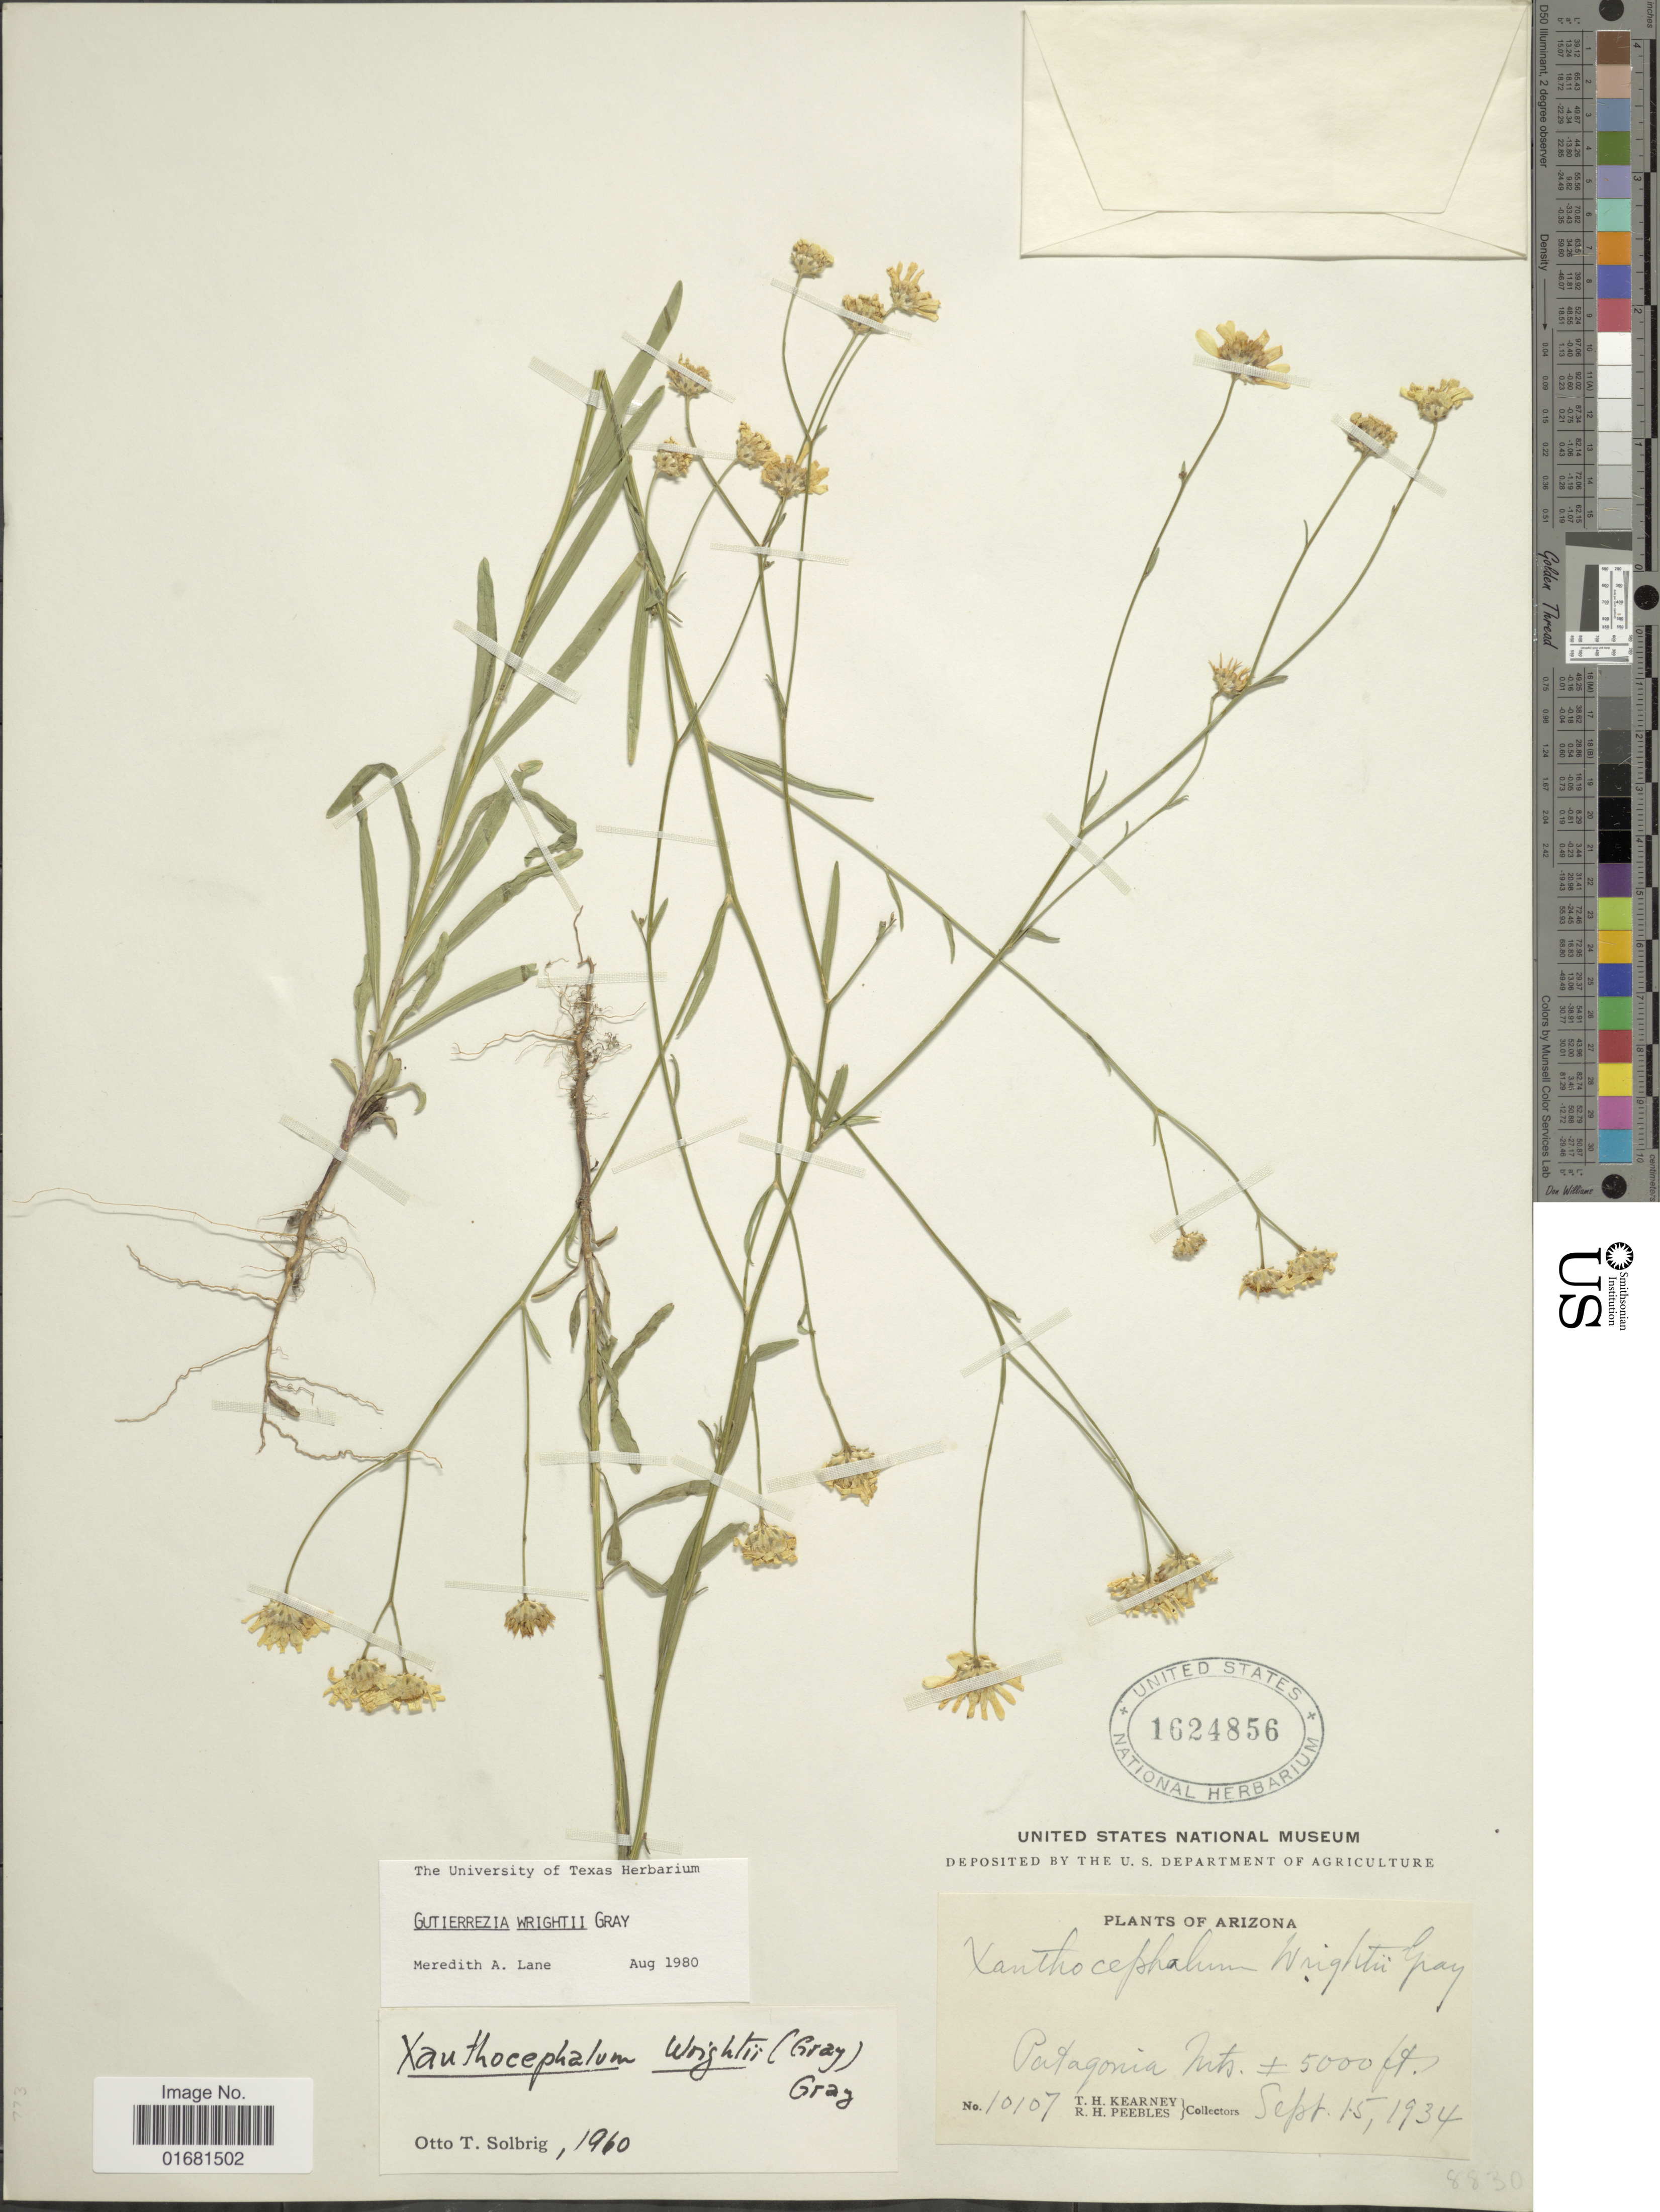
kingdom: Plantae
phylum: Tracheophyta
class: Magnoliopsida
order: Asterales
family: Asteraceae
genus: Gutierrezia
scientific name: Gutierrezia wrightii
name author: A. Gray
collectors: T. H. Kearney & R. H. Peebles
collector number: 10107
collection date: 1934-09-15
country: United States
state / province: Arizona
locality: Arizona. Patagonia Mts.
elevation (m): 1524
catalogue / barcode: US 1624856